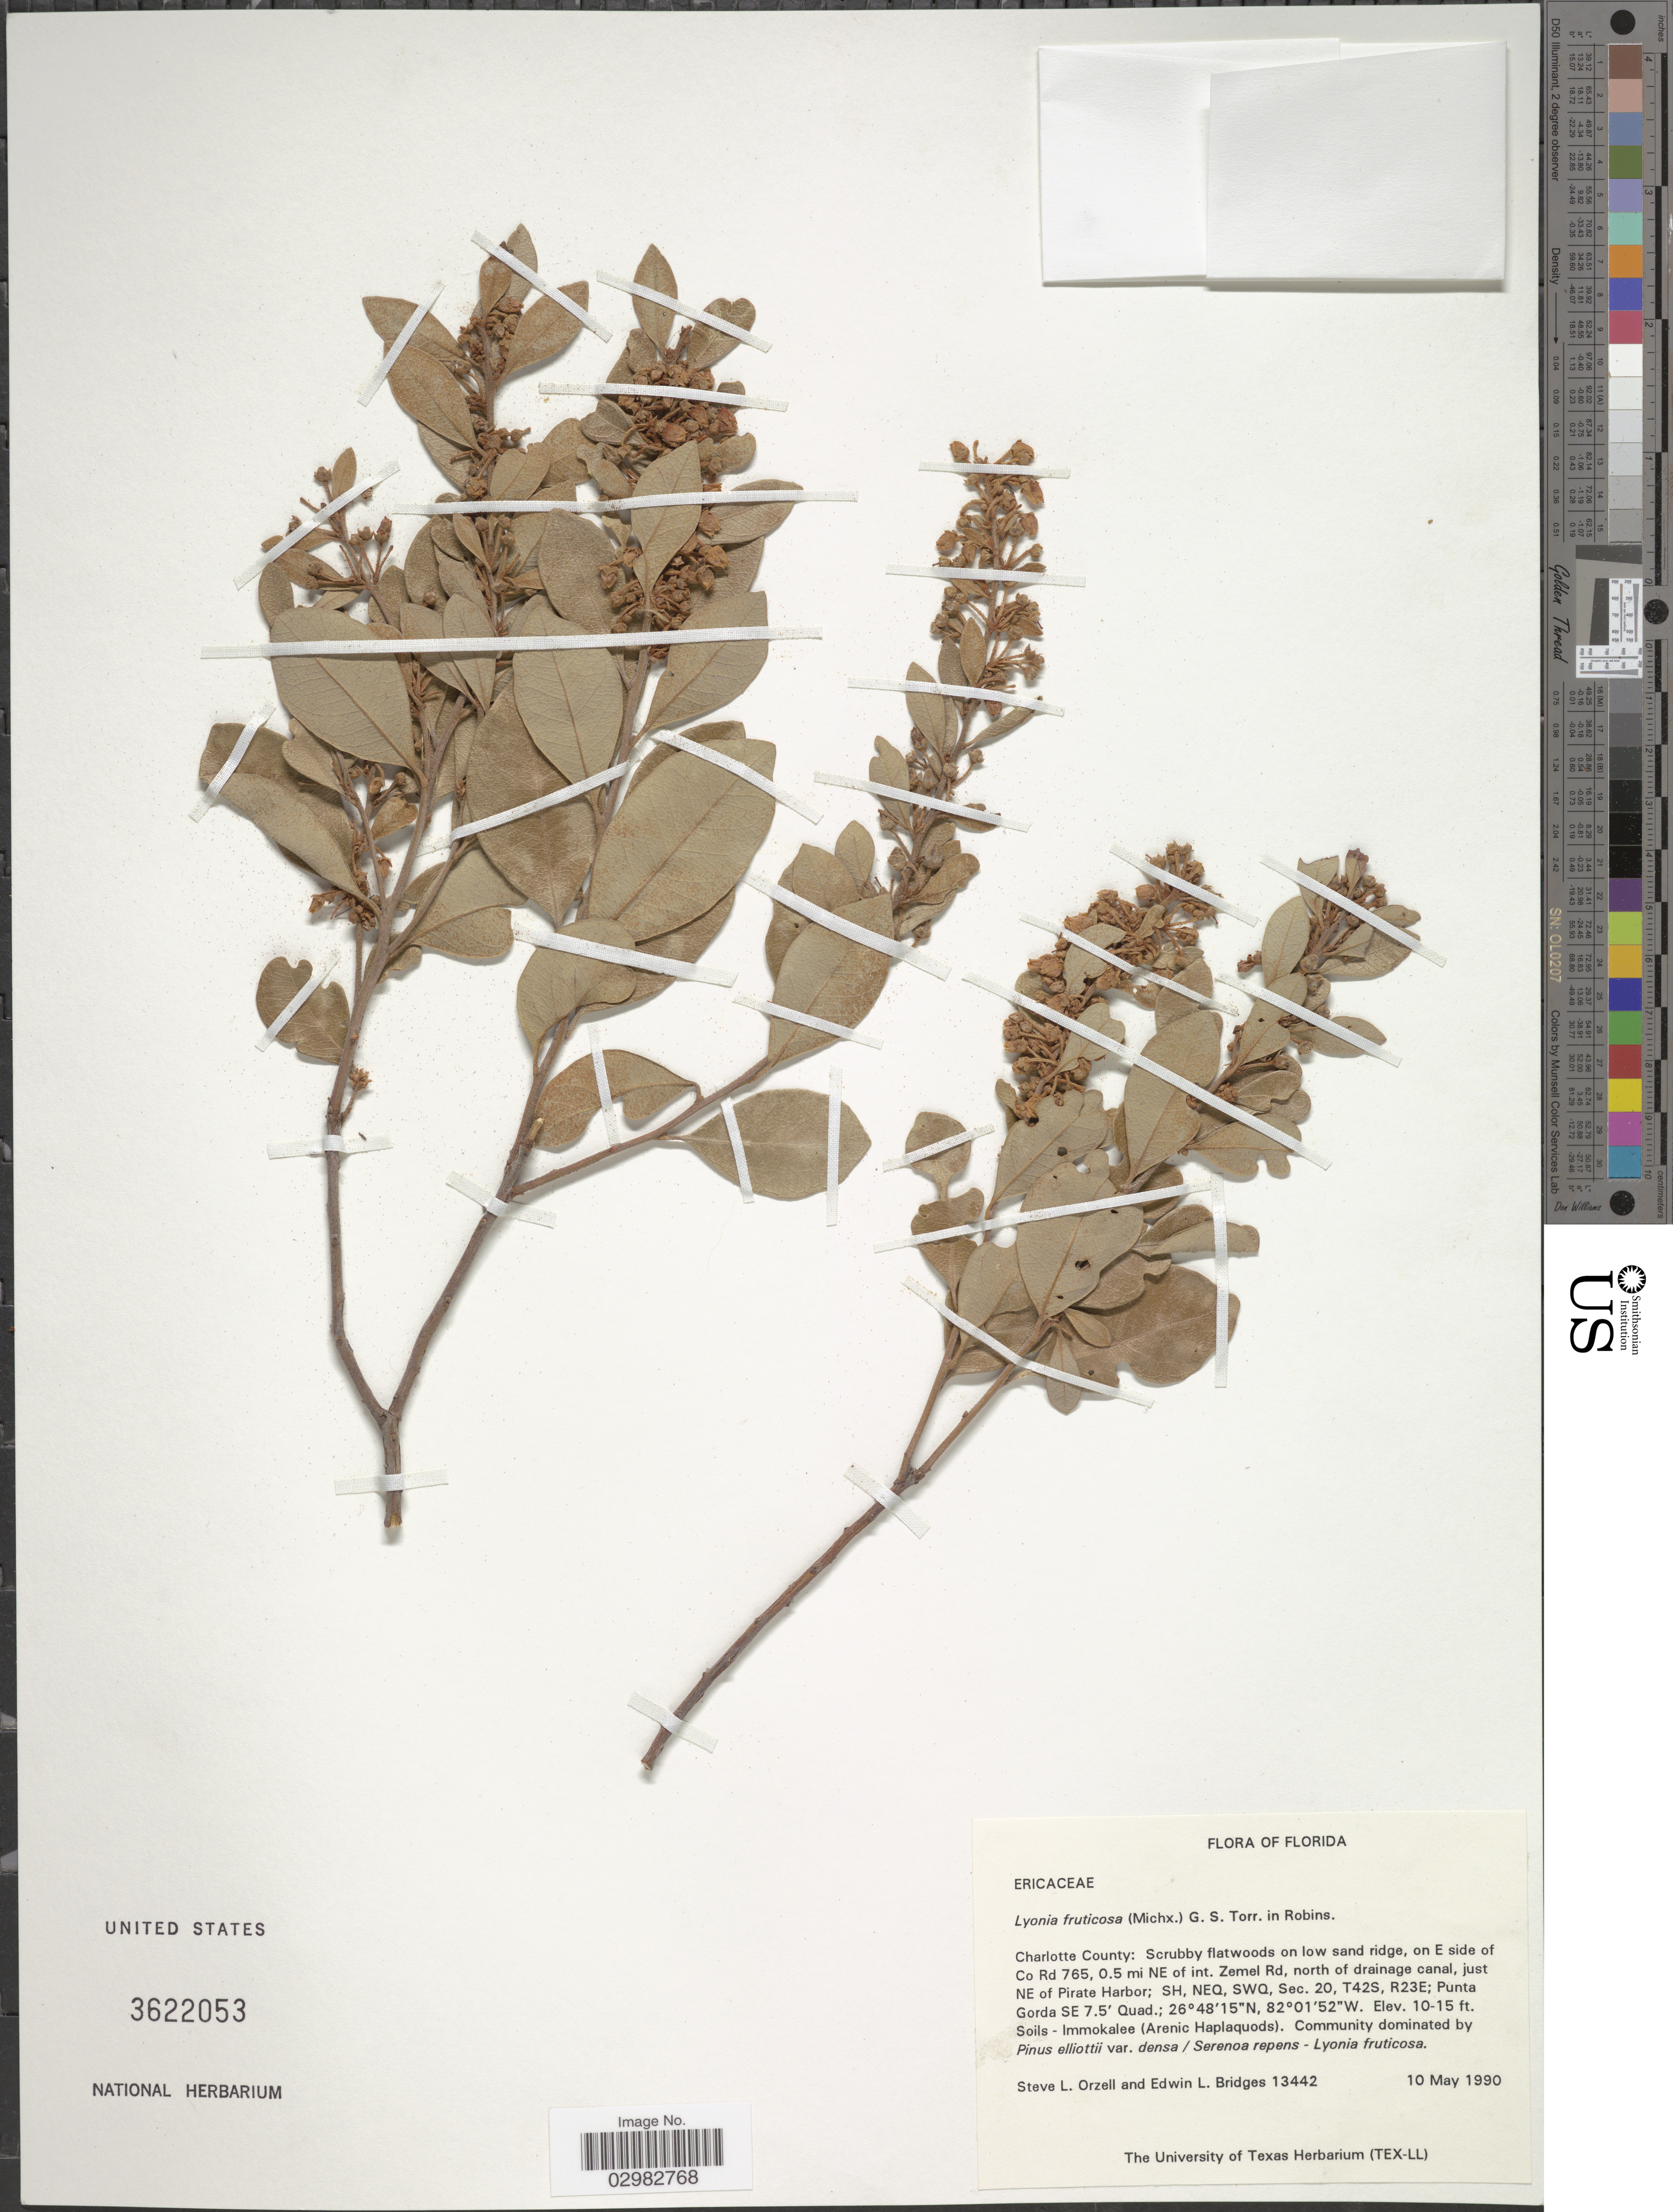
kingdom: Plantae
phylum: Tracheophyta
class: Magnoliopsida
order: Ericales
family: Ericaceae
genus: Lyonia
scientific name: Lyonia fruticosa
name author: (Michx.) G.S. Torr.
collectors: S. Orzell & E. Bridges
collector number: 13442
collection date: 1990-05-10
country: United States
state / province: Florida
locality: Charlotte County, Scrubby flatwoods on low sand ridge, on E side of Co Rd 765, 0.5 mi NE of int. Zemel Rd, north of drainage canal, just NE of Pirate Harbor; SH, NEQ, SWQ, Sec. 20, T42S, R23E;Punta Gorda SE 7.5' Quad.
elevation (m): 3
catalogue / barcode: US 3622053